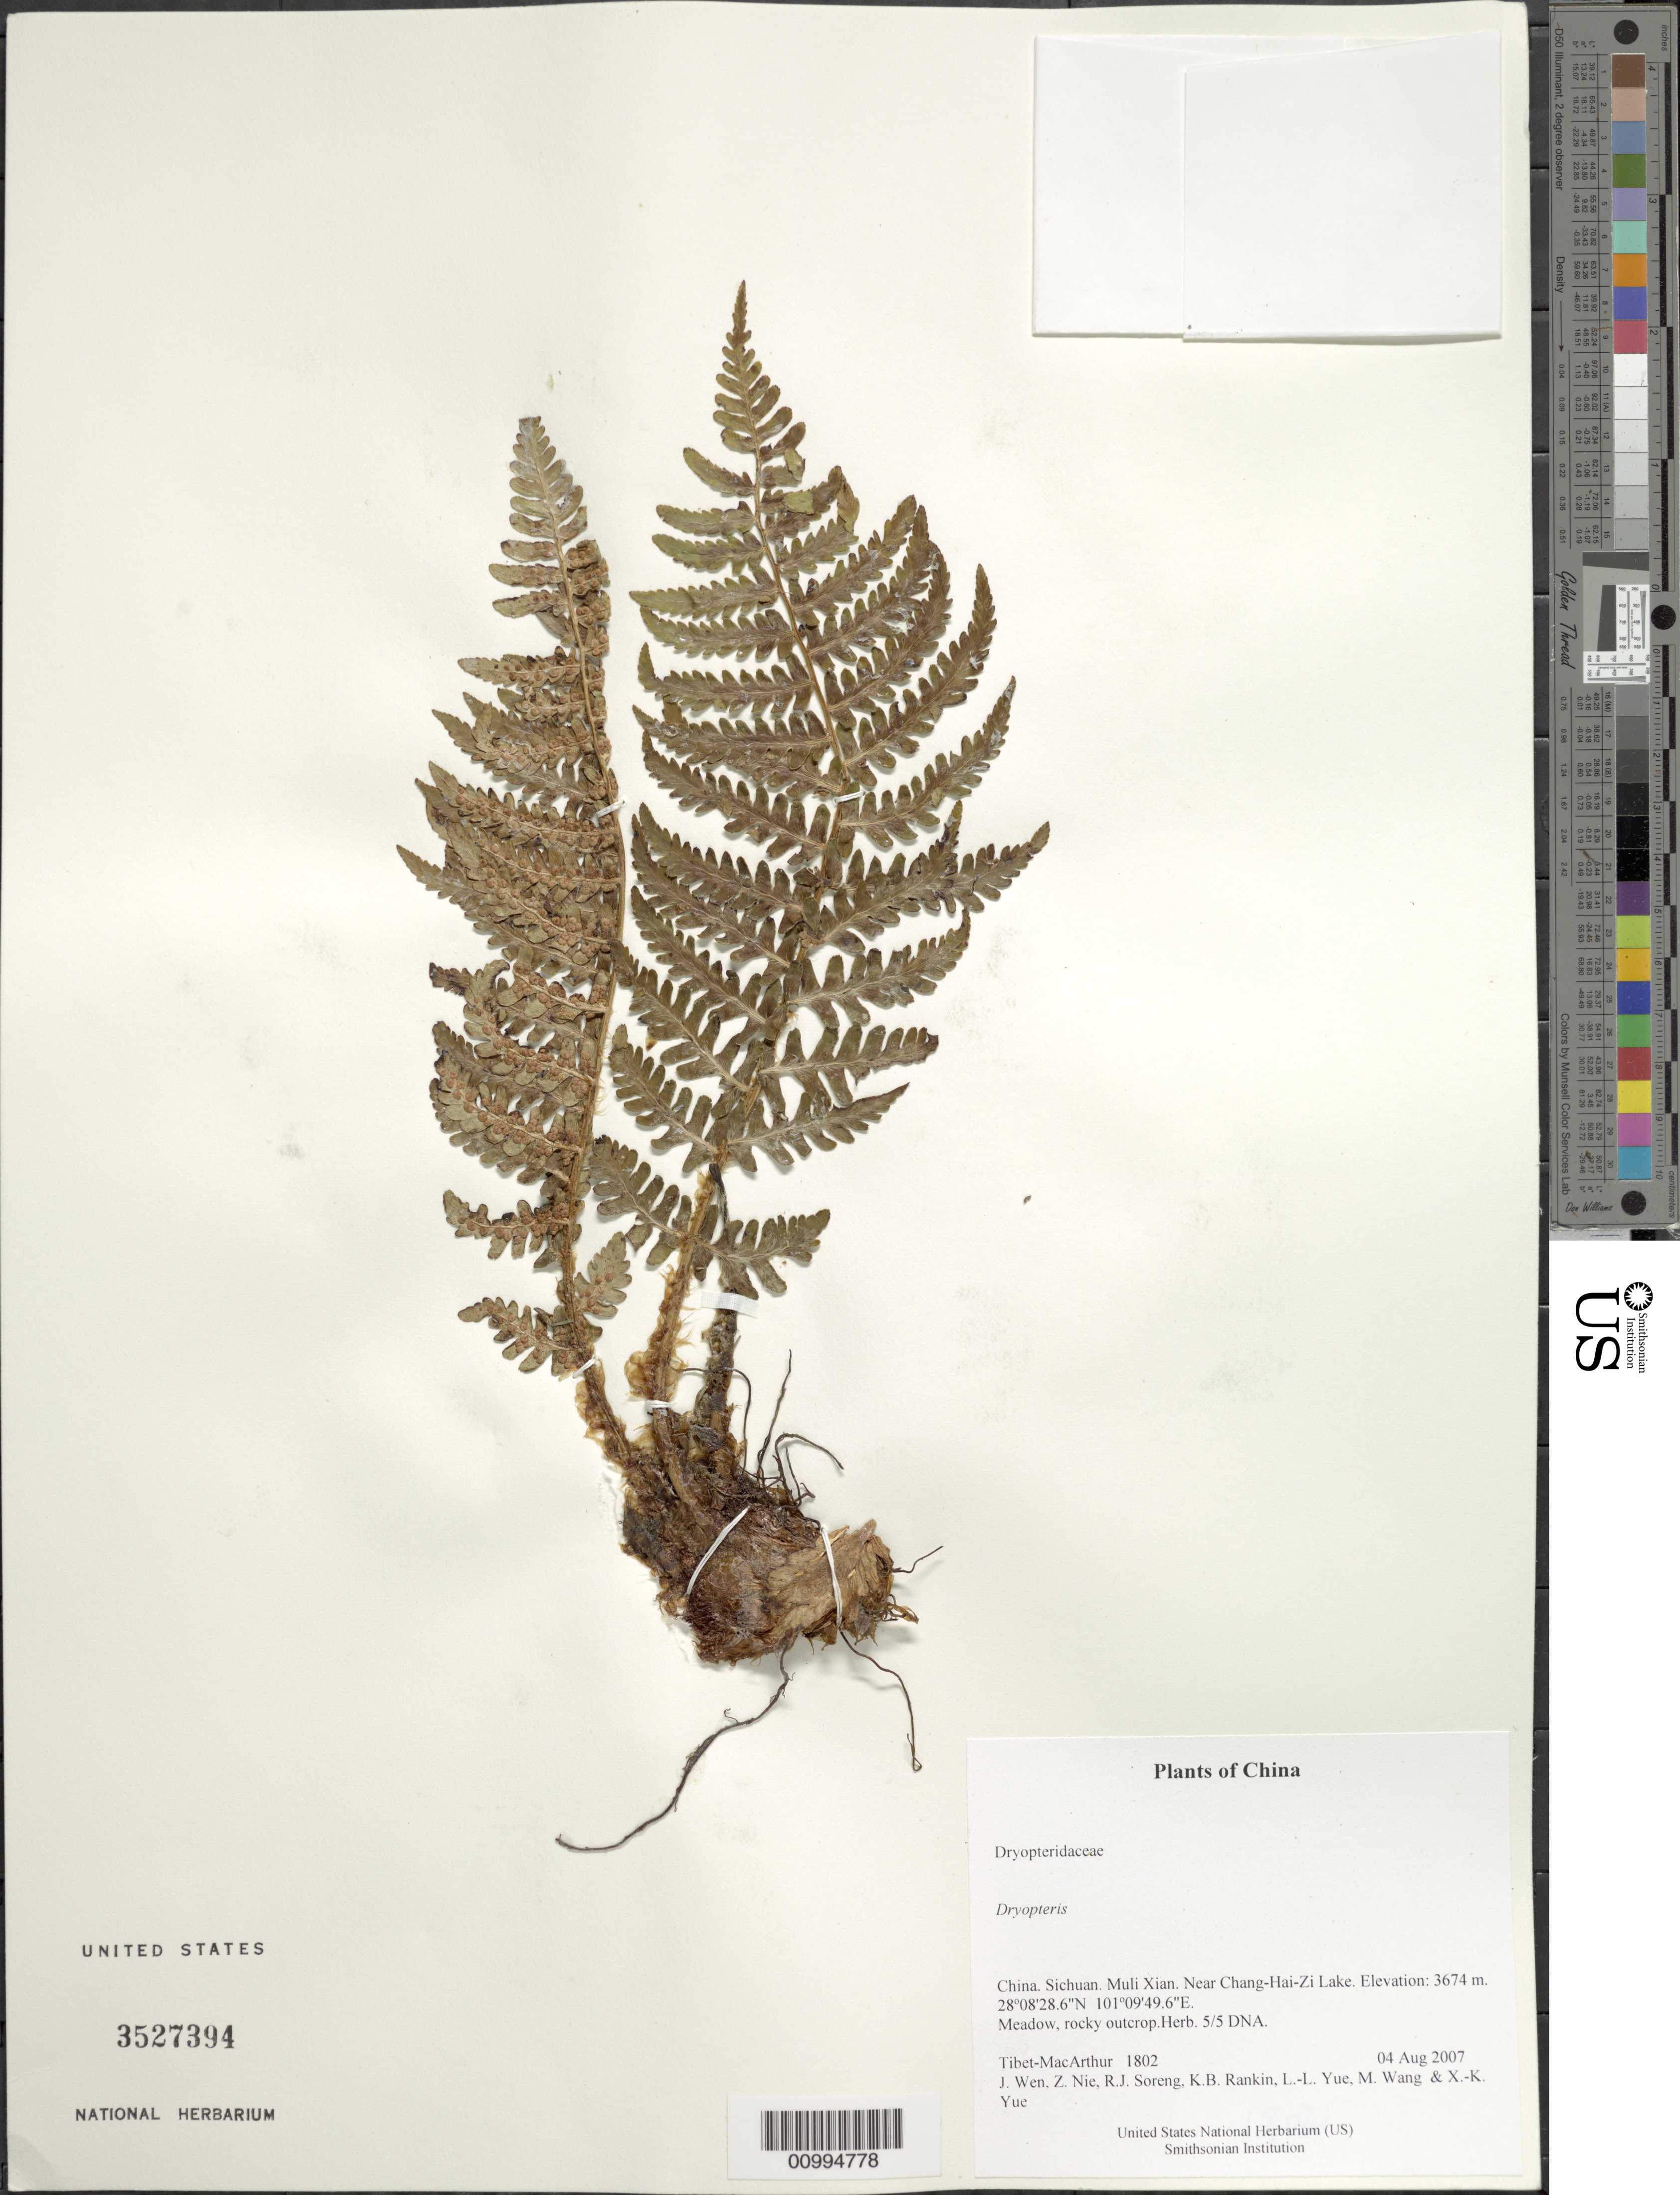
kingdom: Plantae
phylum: Tracheophyta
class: Polypodiopsida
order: Polypodiales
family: Dryopteridaceae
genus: Dryopteris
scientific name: Dryopteris sp.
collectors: Tibet-MacArthur, J. Wen, Z. Nie, R. J. Soreng, K. Rankin, L. Yue, M. Wang & X. Yue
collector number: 1802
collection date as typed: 04 Aug 2007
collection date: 2007-08-04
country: China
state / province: Sichuan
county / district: Muli Xian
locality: Near Chang-Hai-Zi Lake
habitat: Meadow, rocky outcrop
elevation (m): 3674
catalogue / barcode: US 3527394